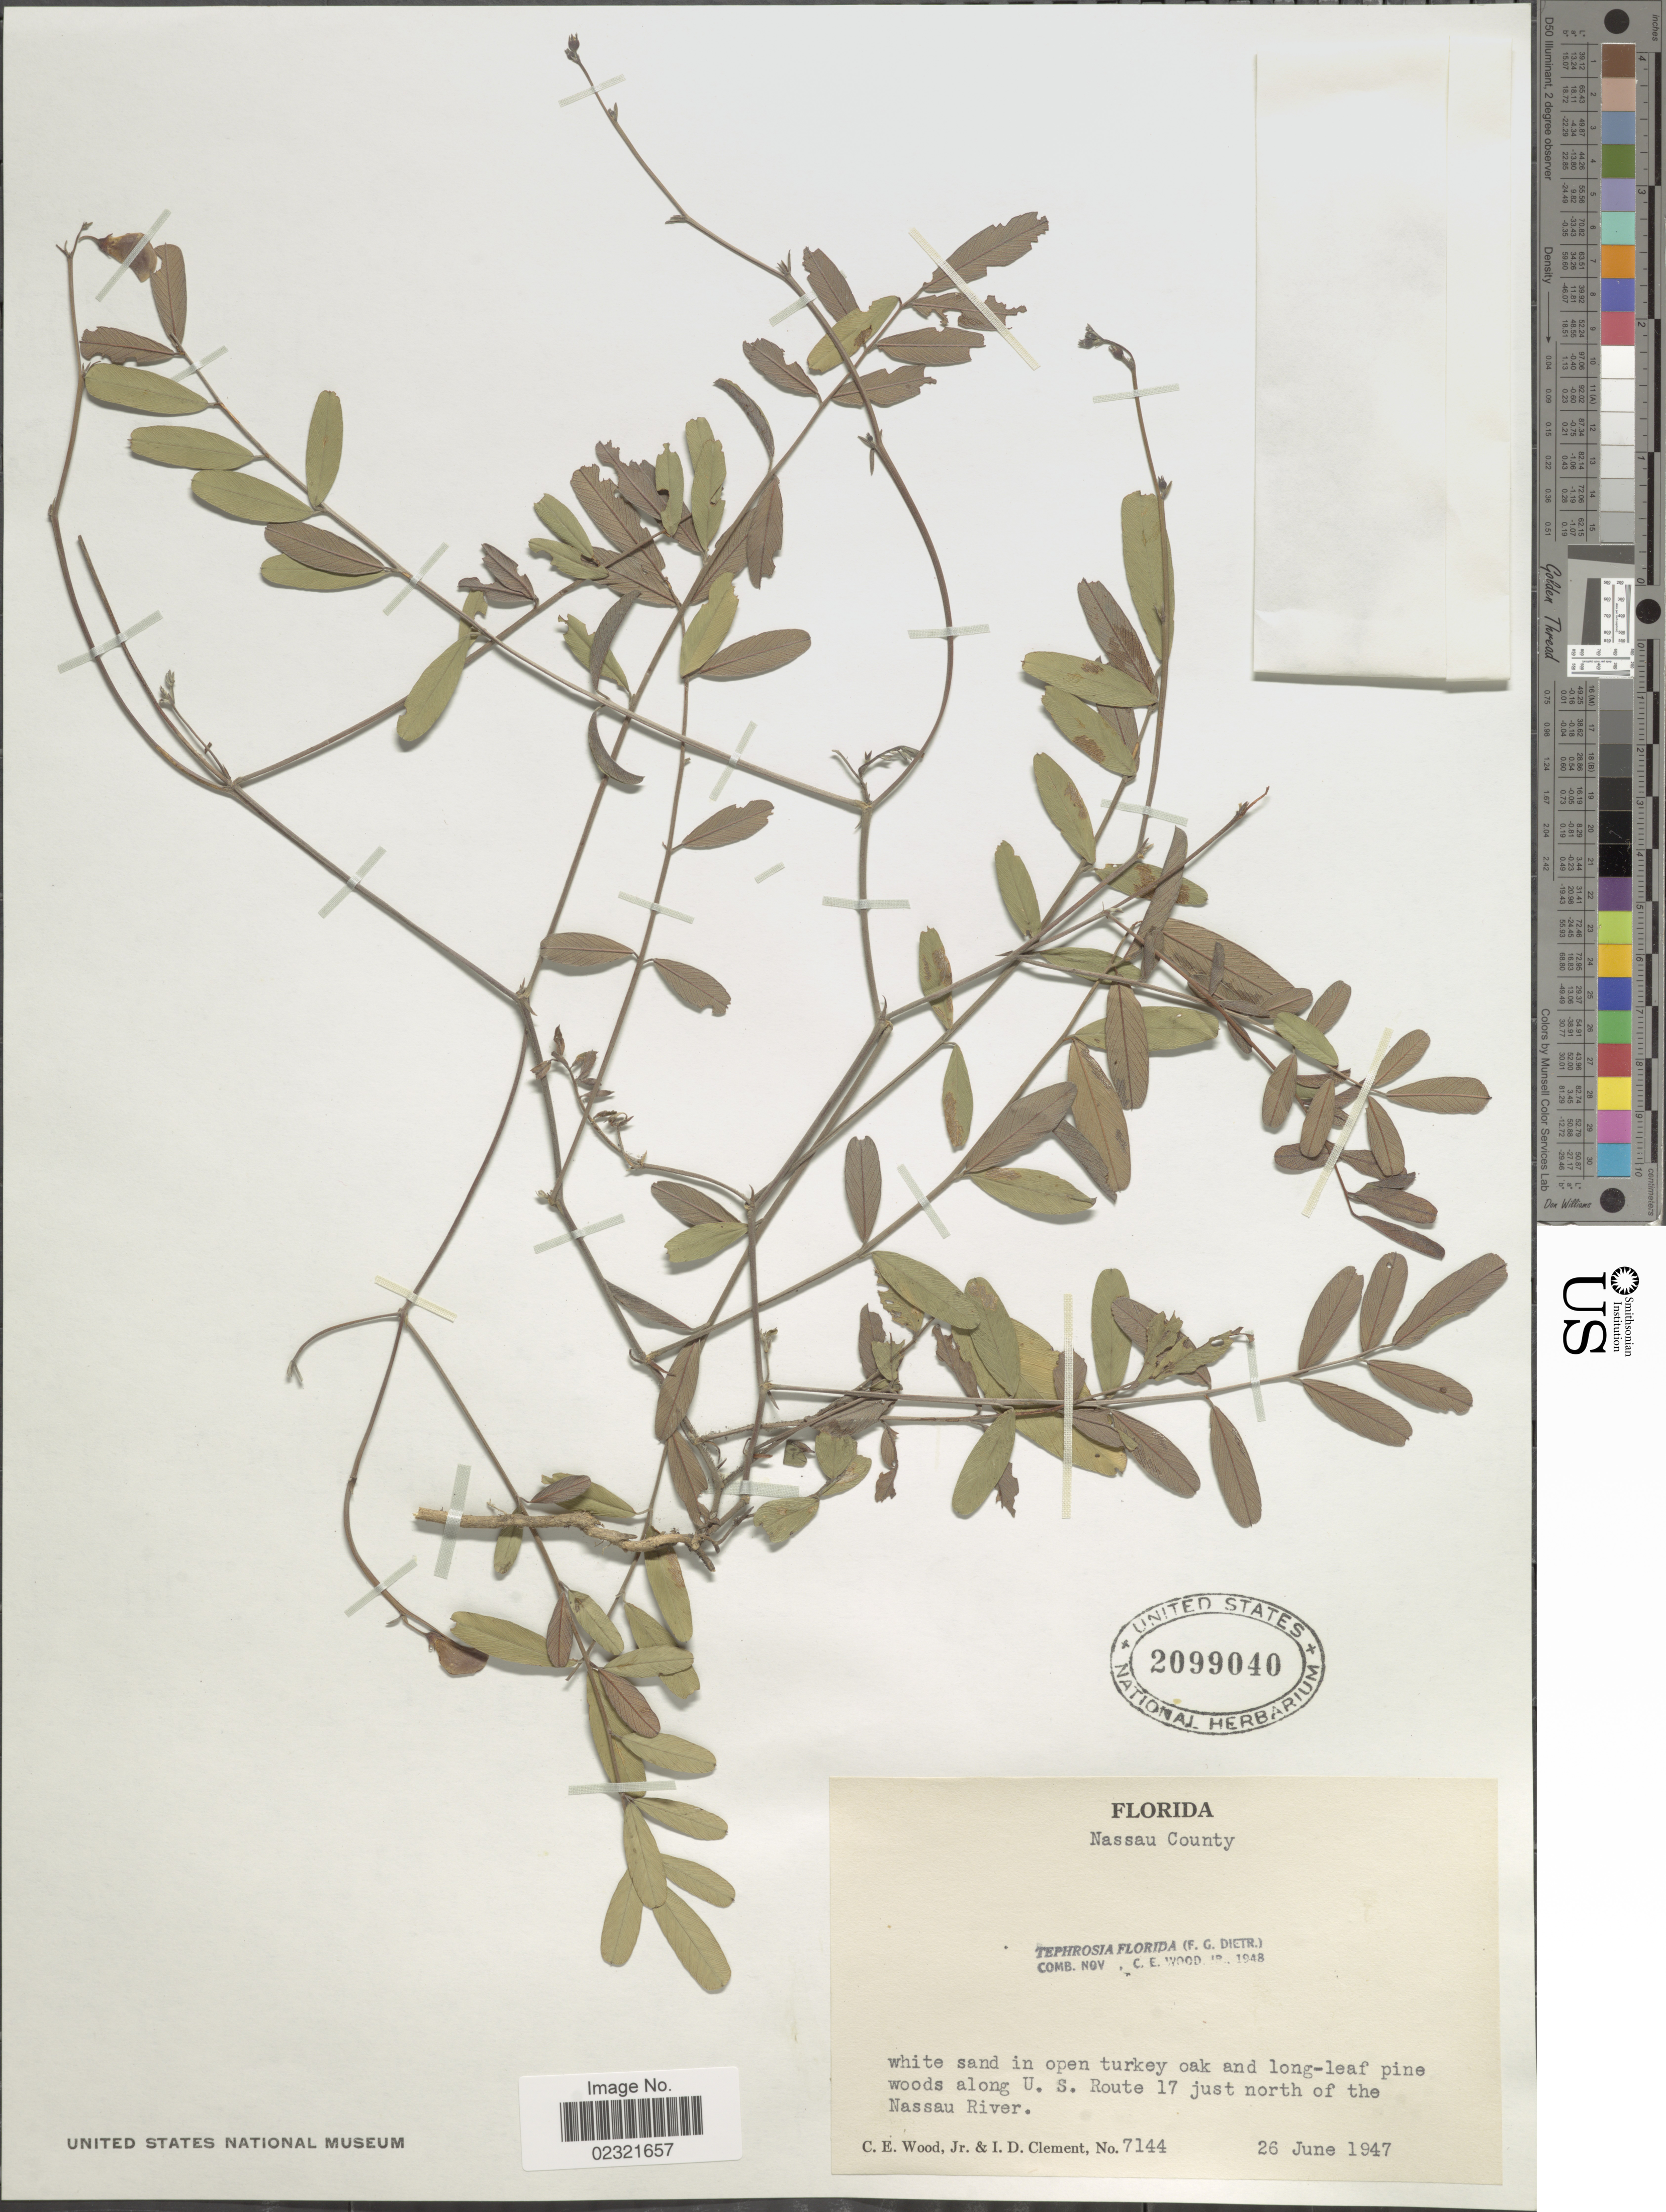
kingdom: Plantae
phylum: Tracheophyta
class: Magnoliopsida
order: Fabales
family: Fabaceae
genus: Tephrosia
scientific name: Tephrosia florida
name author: (Dietr.) C.E. Wood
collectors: C. Wood & I. Clement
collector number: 7144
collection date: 1947-06-26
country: United States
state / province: Florida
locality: Nassau County, white sand in open turkey oak and long-leaf pine woods along U.S. Route 17 just north of the Nassau River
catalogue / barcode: US 2099040